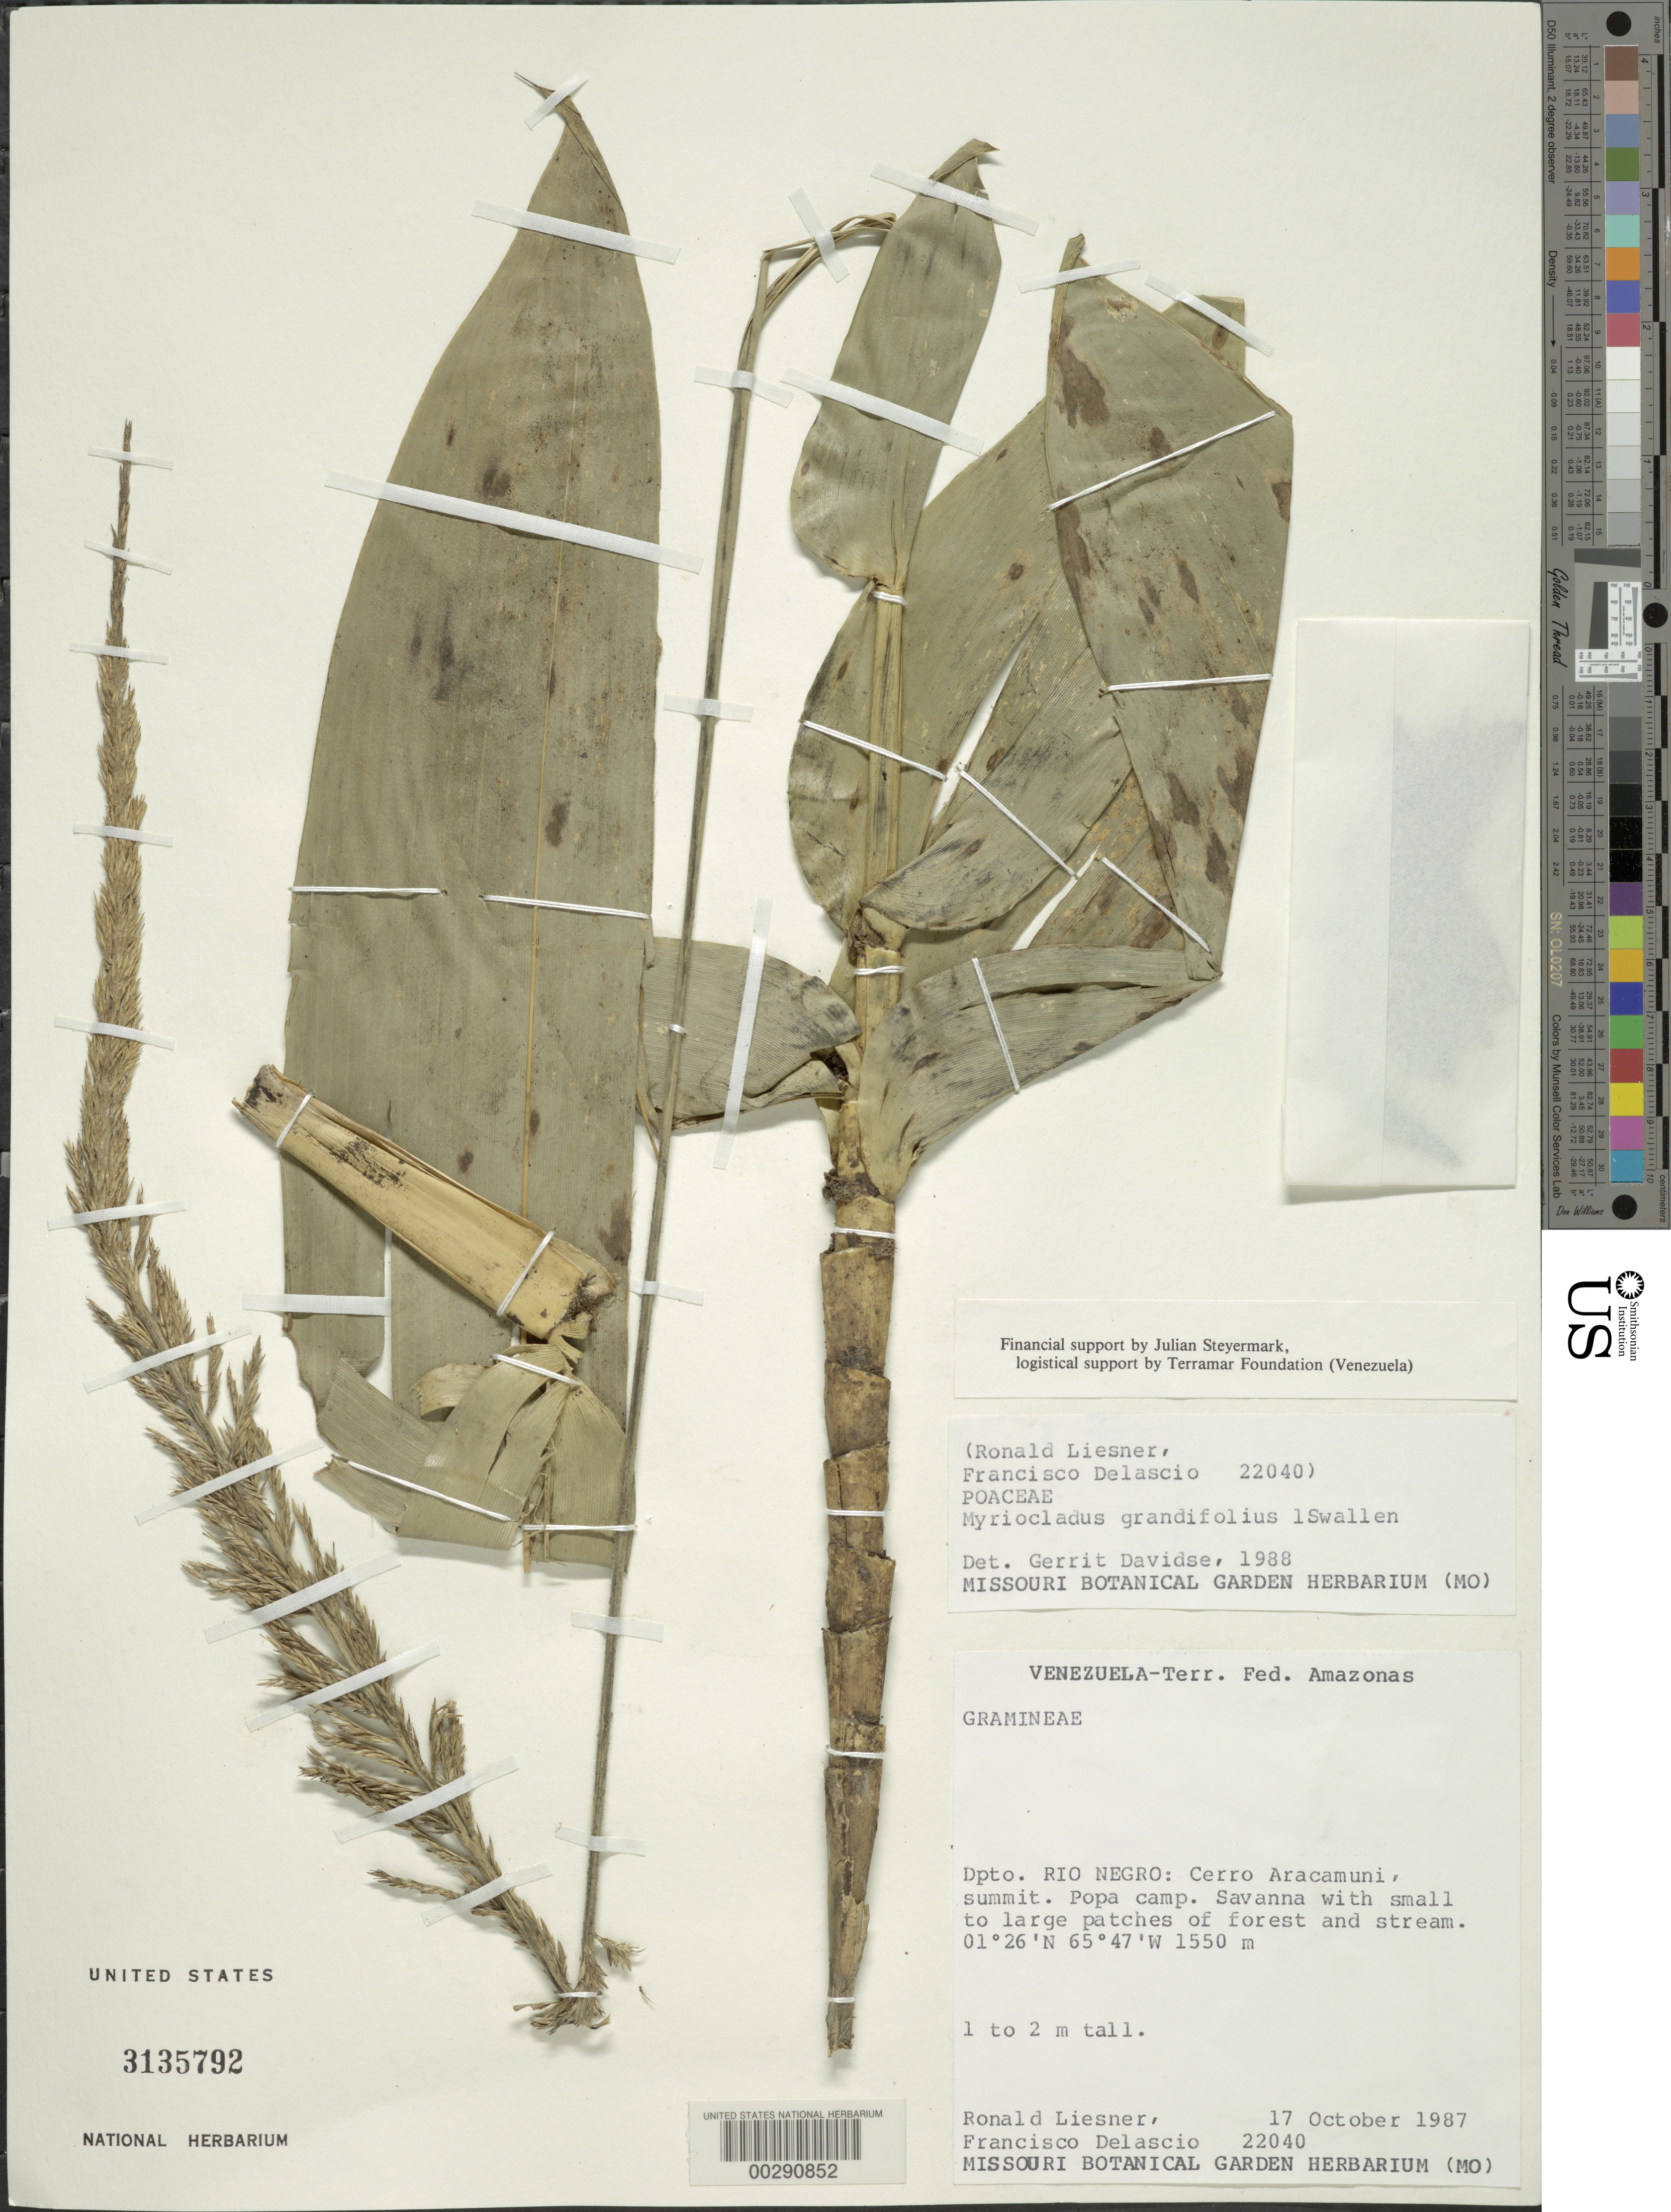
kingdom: Plantae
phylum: Tracheophyta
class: Liliopsida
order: Poales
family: Poaceae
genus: Myriocladus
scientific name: Myriocladus grandifolius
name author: Swallen in Maguire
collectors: R. L. Liesner & F. Delascio C.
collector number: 22040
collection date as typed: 17 Oct 1987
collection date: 1987-10-17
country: Venezuela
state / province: Amazonas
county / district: Rio Negro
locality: Cerro aracamuni, summit; popa camp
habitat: Savanna with small to large patches of forest and stream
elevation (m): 1550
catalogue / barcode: US 3135792